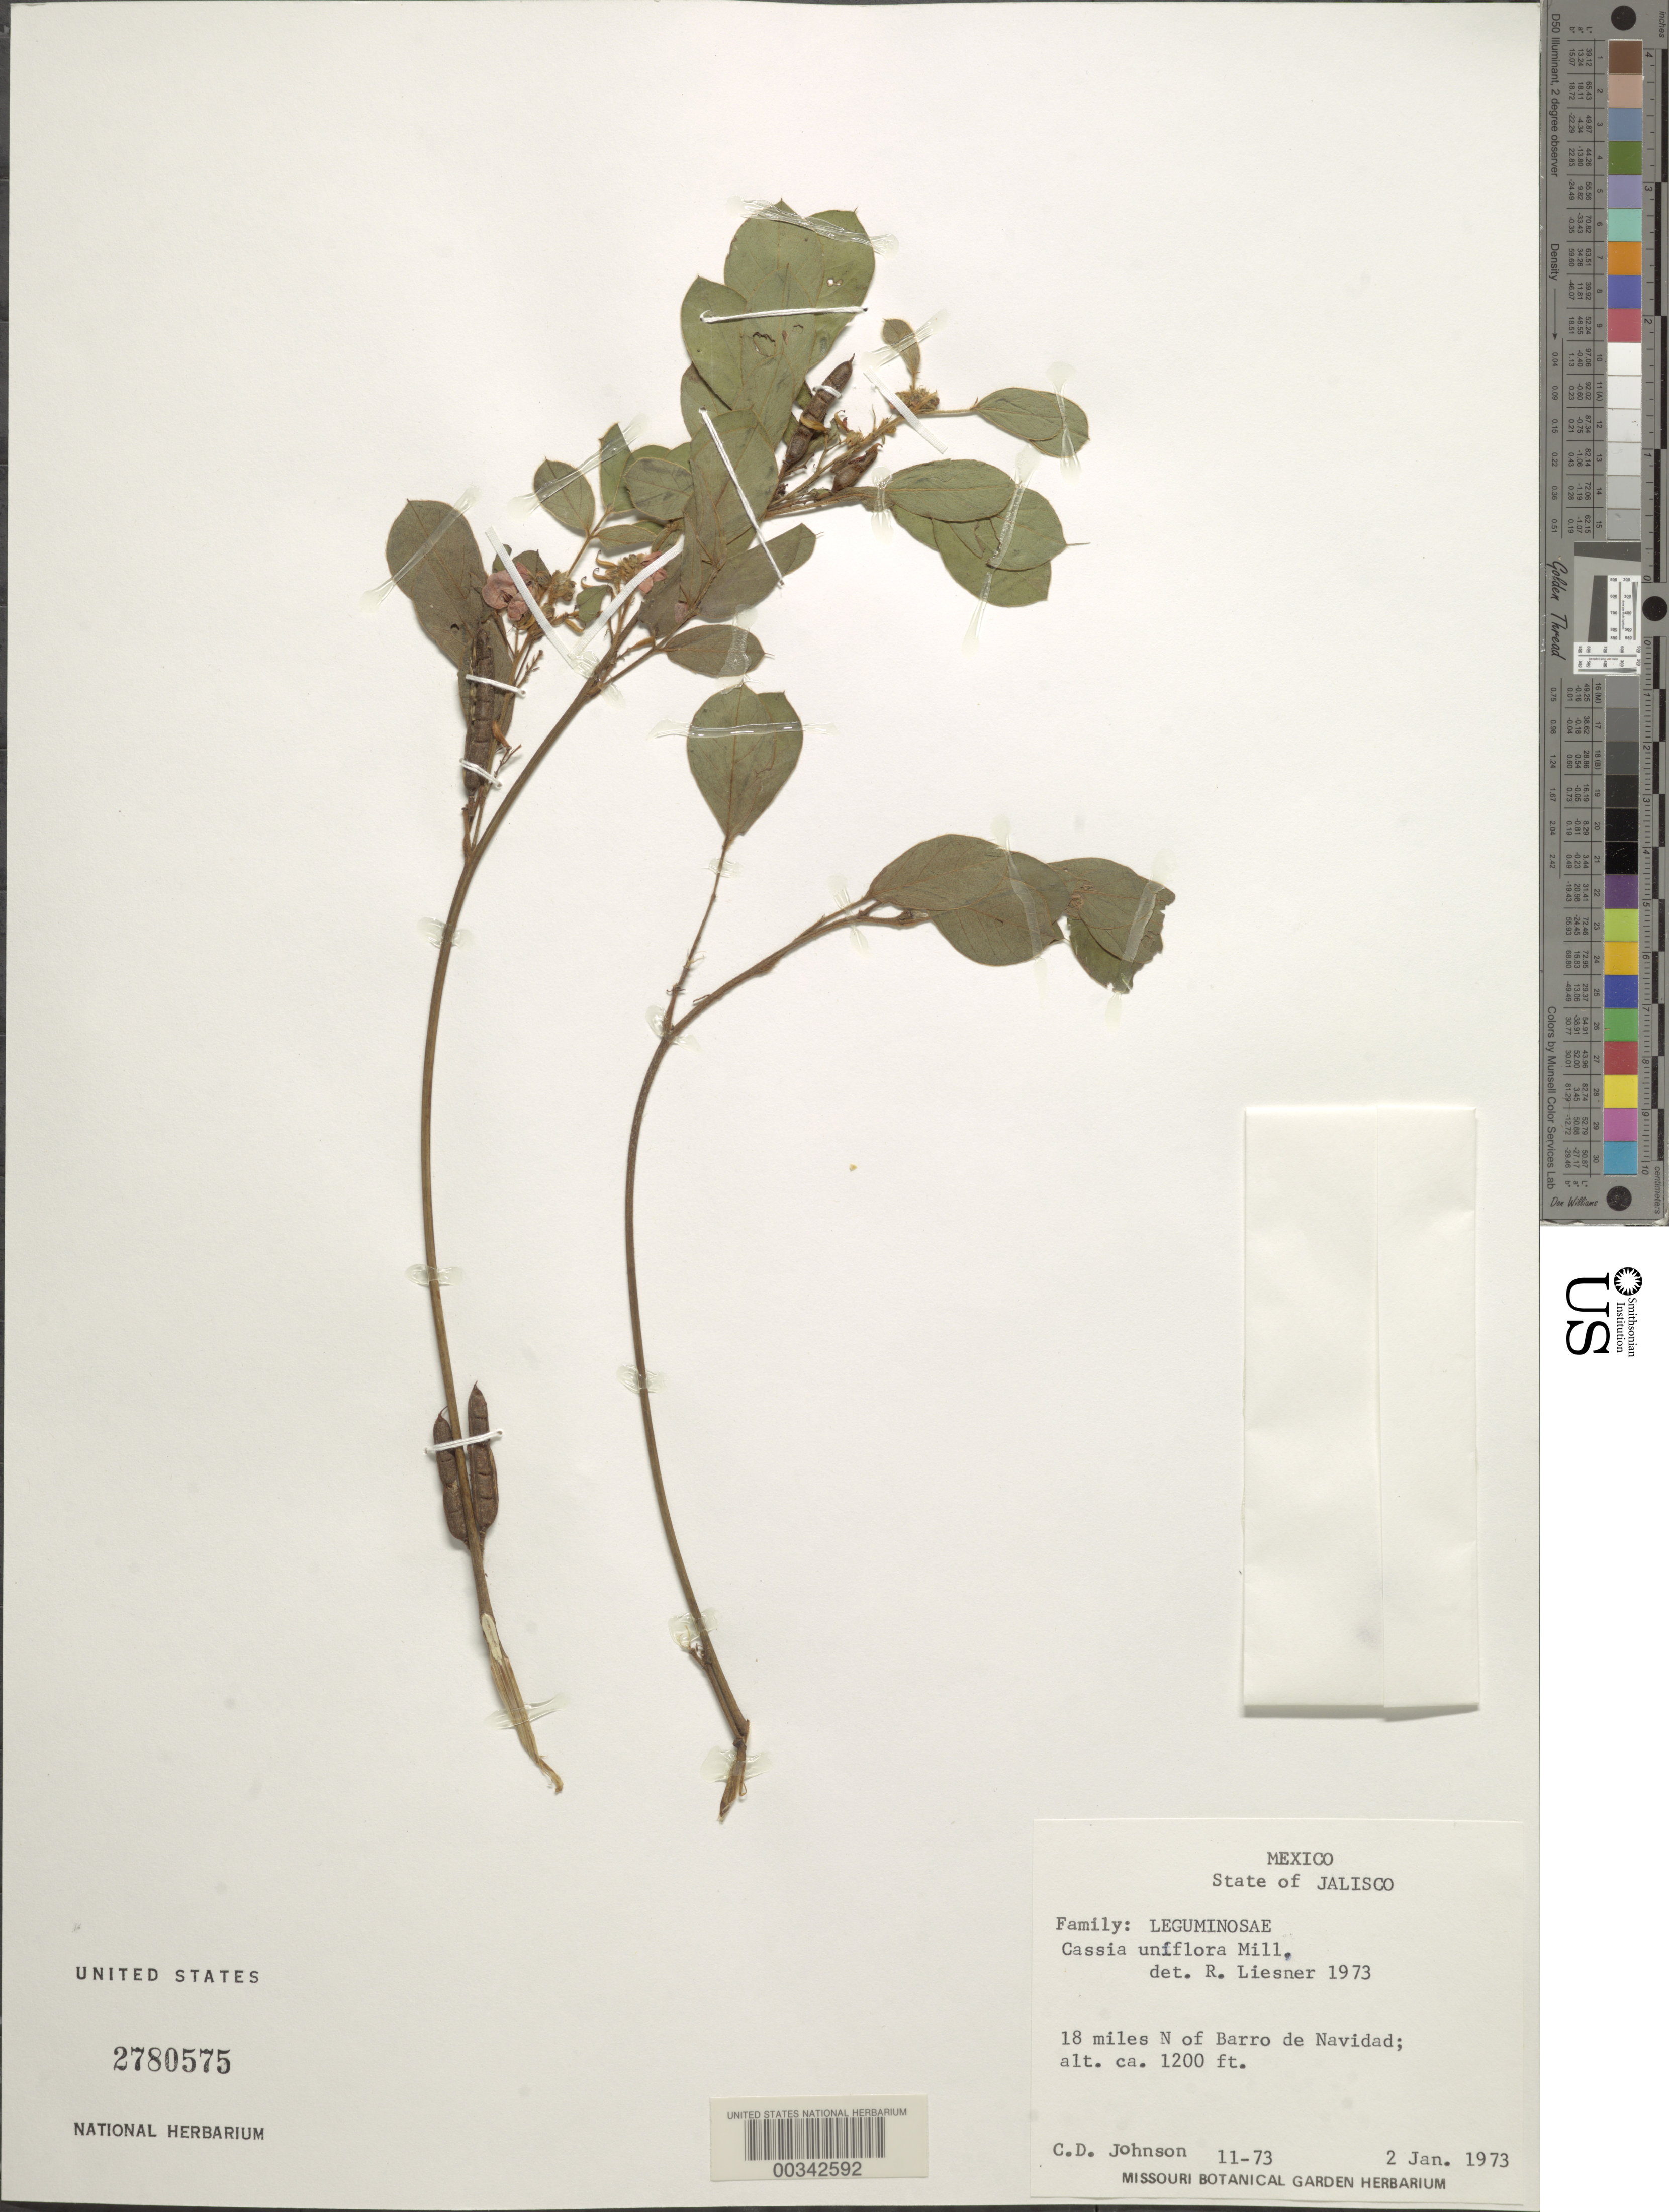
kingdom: Plantae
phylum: Tracheophyta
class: Magnoliopsida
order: Fabales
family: Fabaceae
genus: Senna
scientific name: Senna uniflora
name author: (Mill.) H.S. Irwin & Barneby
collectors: C. D. Johnson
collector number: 11-73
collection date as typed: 02 Jan 1973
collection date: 1973-01-02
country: Mexico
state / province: Jalisco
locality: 18 mi N of Barro de Navidad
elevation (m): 366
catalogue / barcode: US 2780575